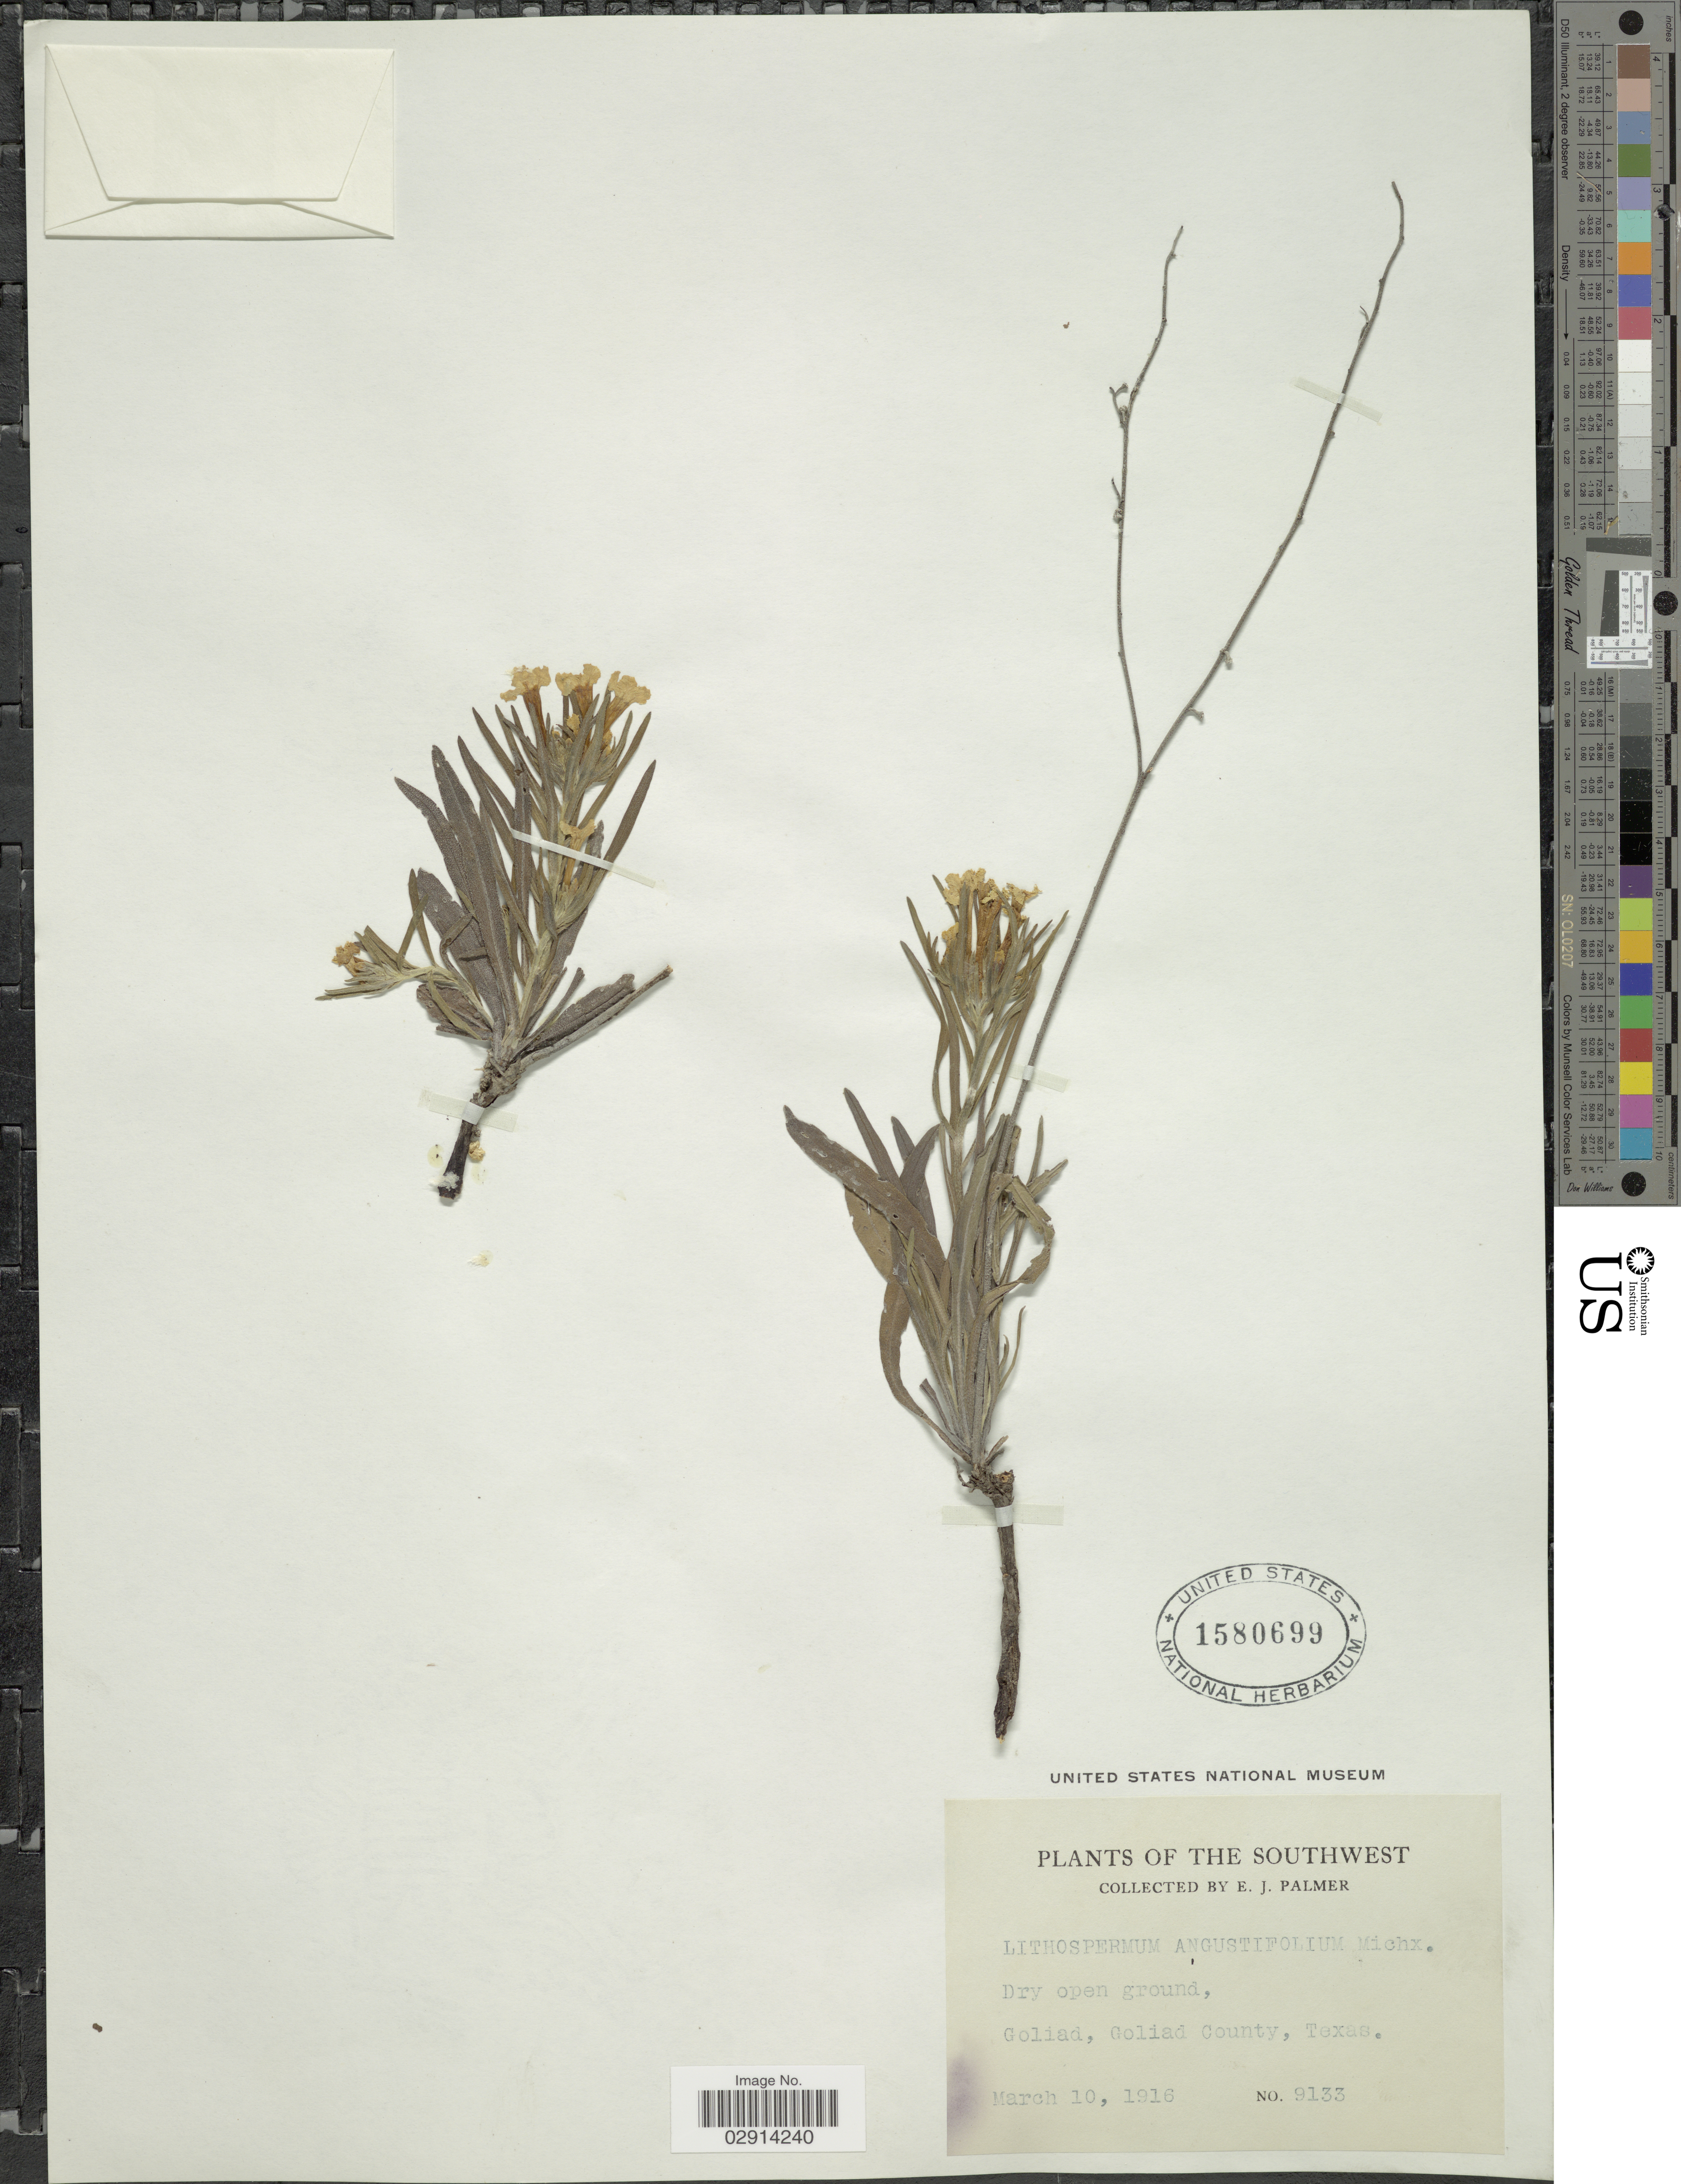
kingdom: Plantae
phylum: Tracheophyta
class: Magnoliopsida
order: Boraginales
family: Boraginaceae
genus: Lithospermum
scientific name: Lithospermum incisum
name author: Lehm.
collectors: E. J. Palmer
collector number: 9133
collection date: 1916-03-10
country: United States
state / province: Texas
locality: Southwest. Goliad, Goliad County.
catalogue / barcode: US 1580699